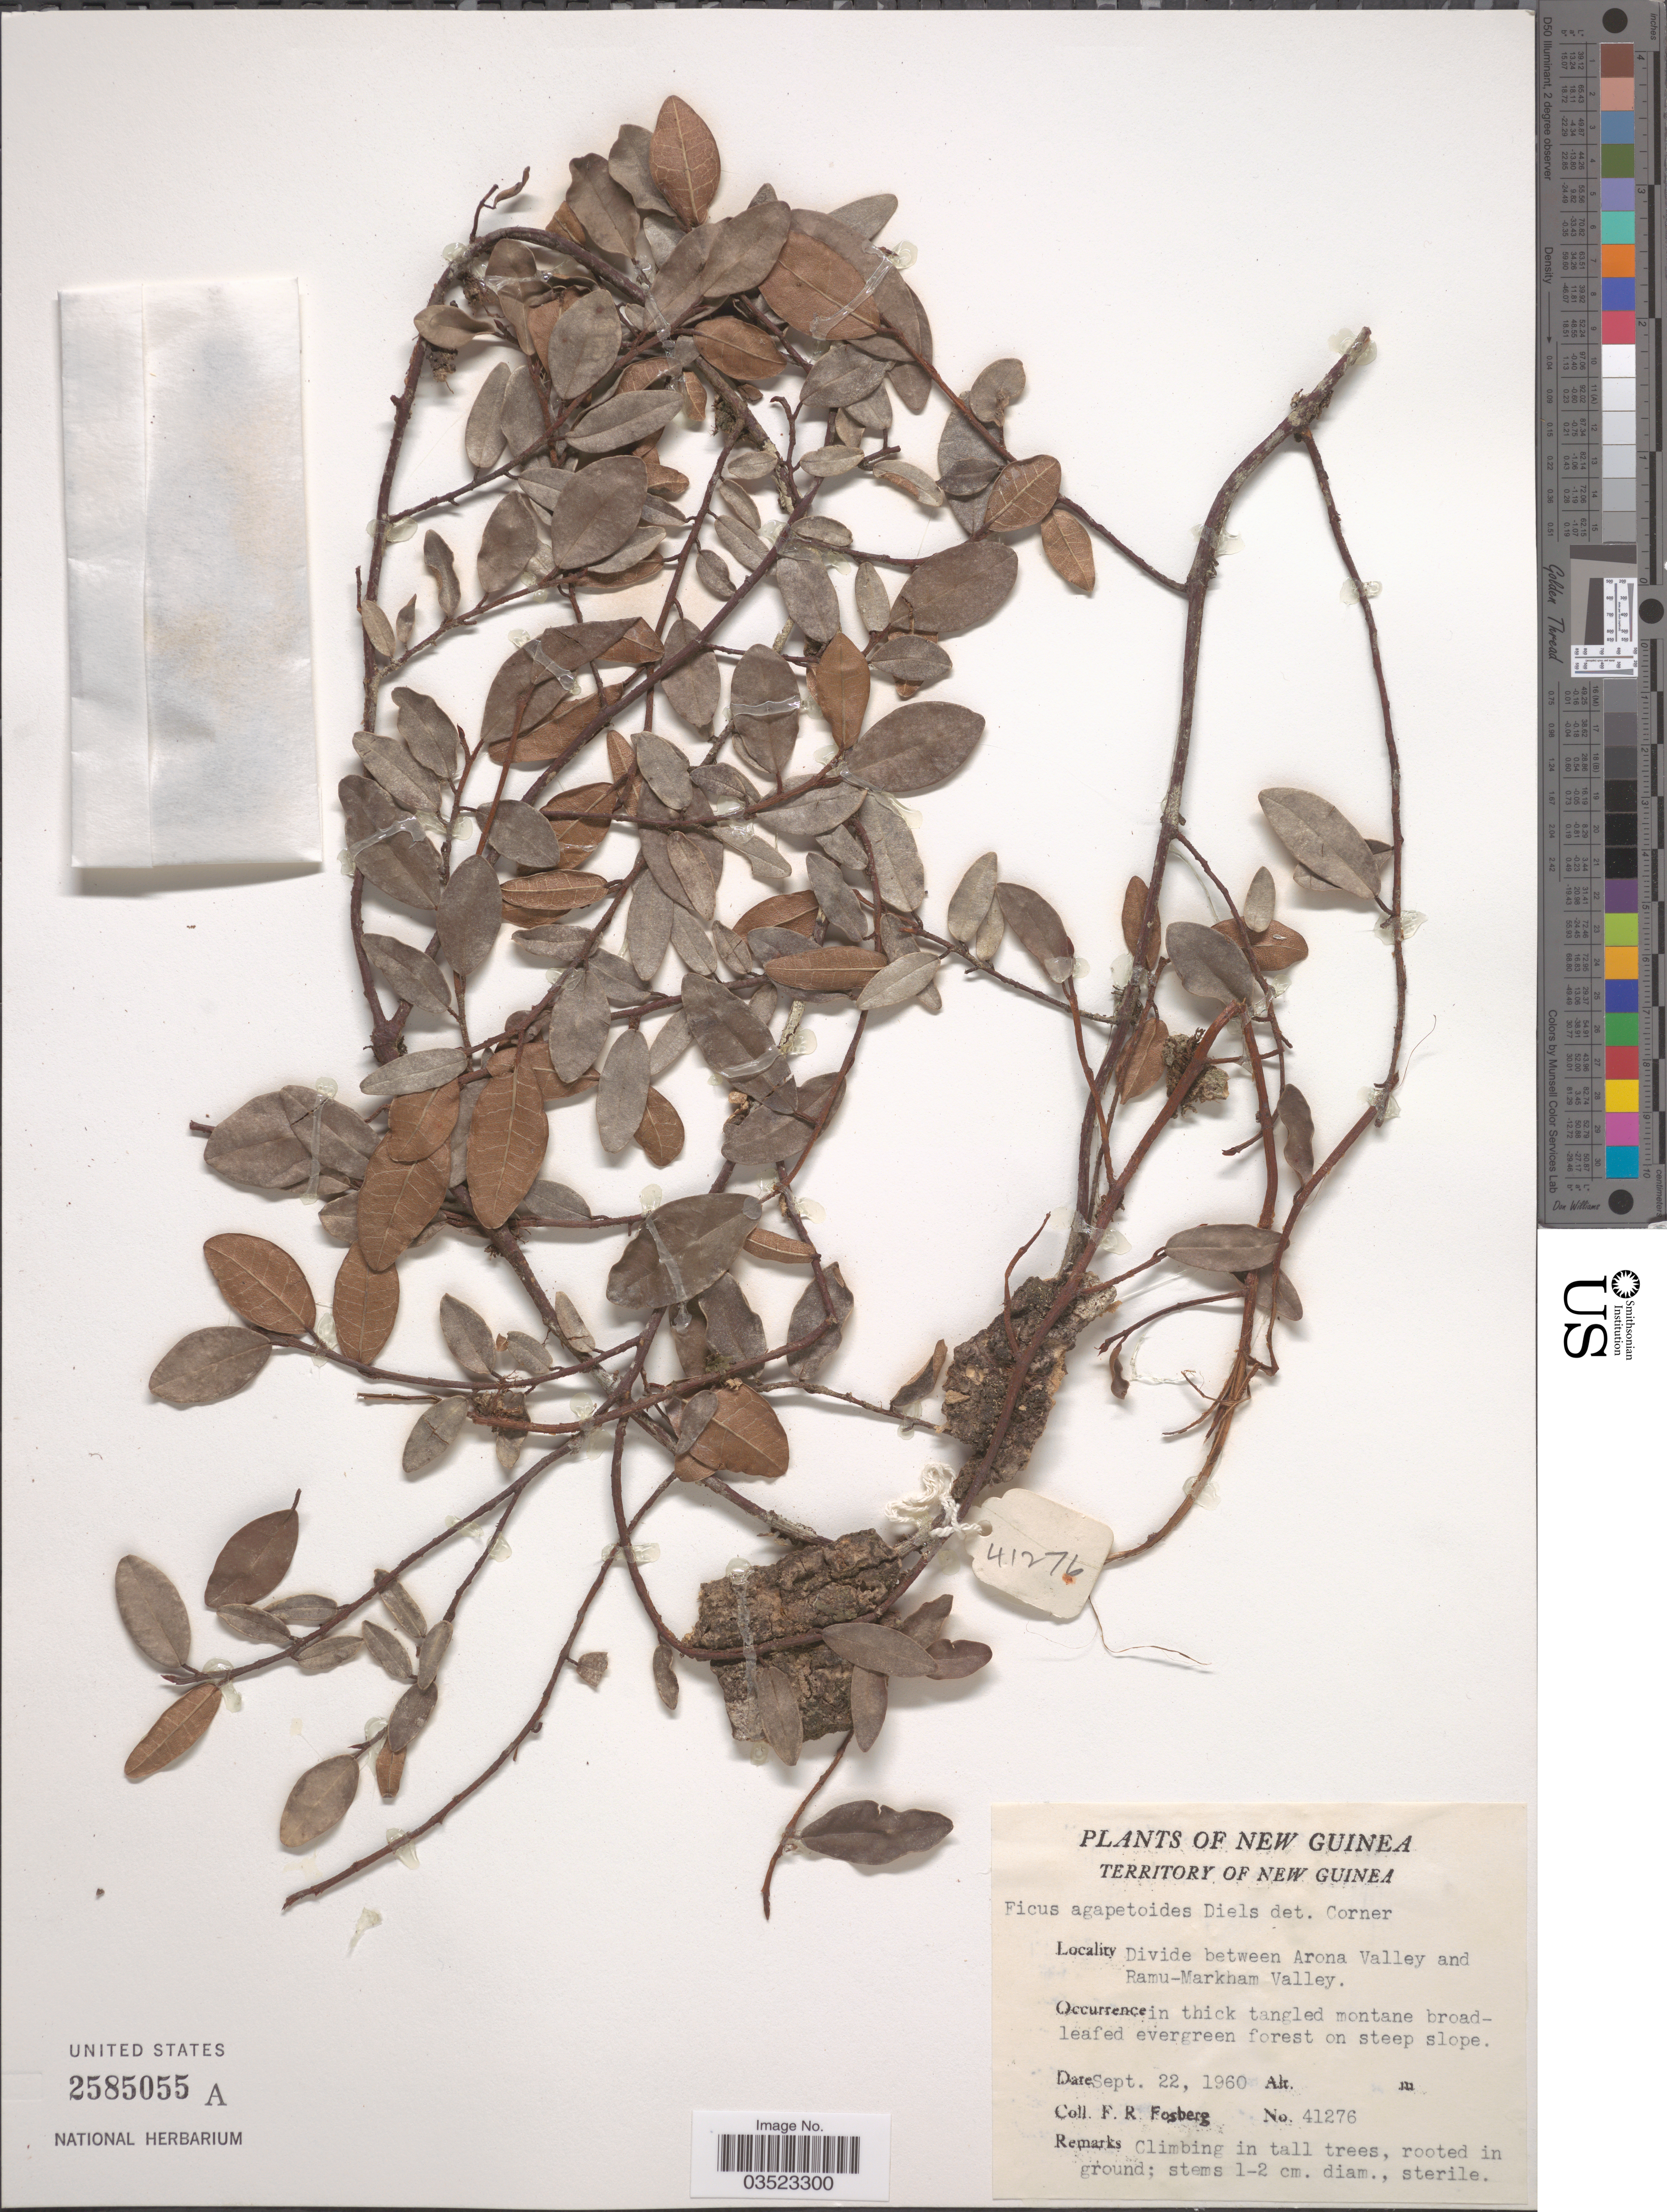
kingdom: Plantae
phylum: Tracheophyta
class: Magnoliopsida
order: Rosales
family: Moraceae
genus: Ficus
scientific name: Ficus agapetoides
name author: Diels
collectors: F. R. Fosberg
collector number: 41276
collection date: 1960-09-22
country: Papua New Guinea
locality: New Guinea. Territory of New Guinea. Divide between Arona Valley and Ramu-Markham Valley.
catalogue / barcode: US 2585055A